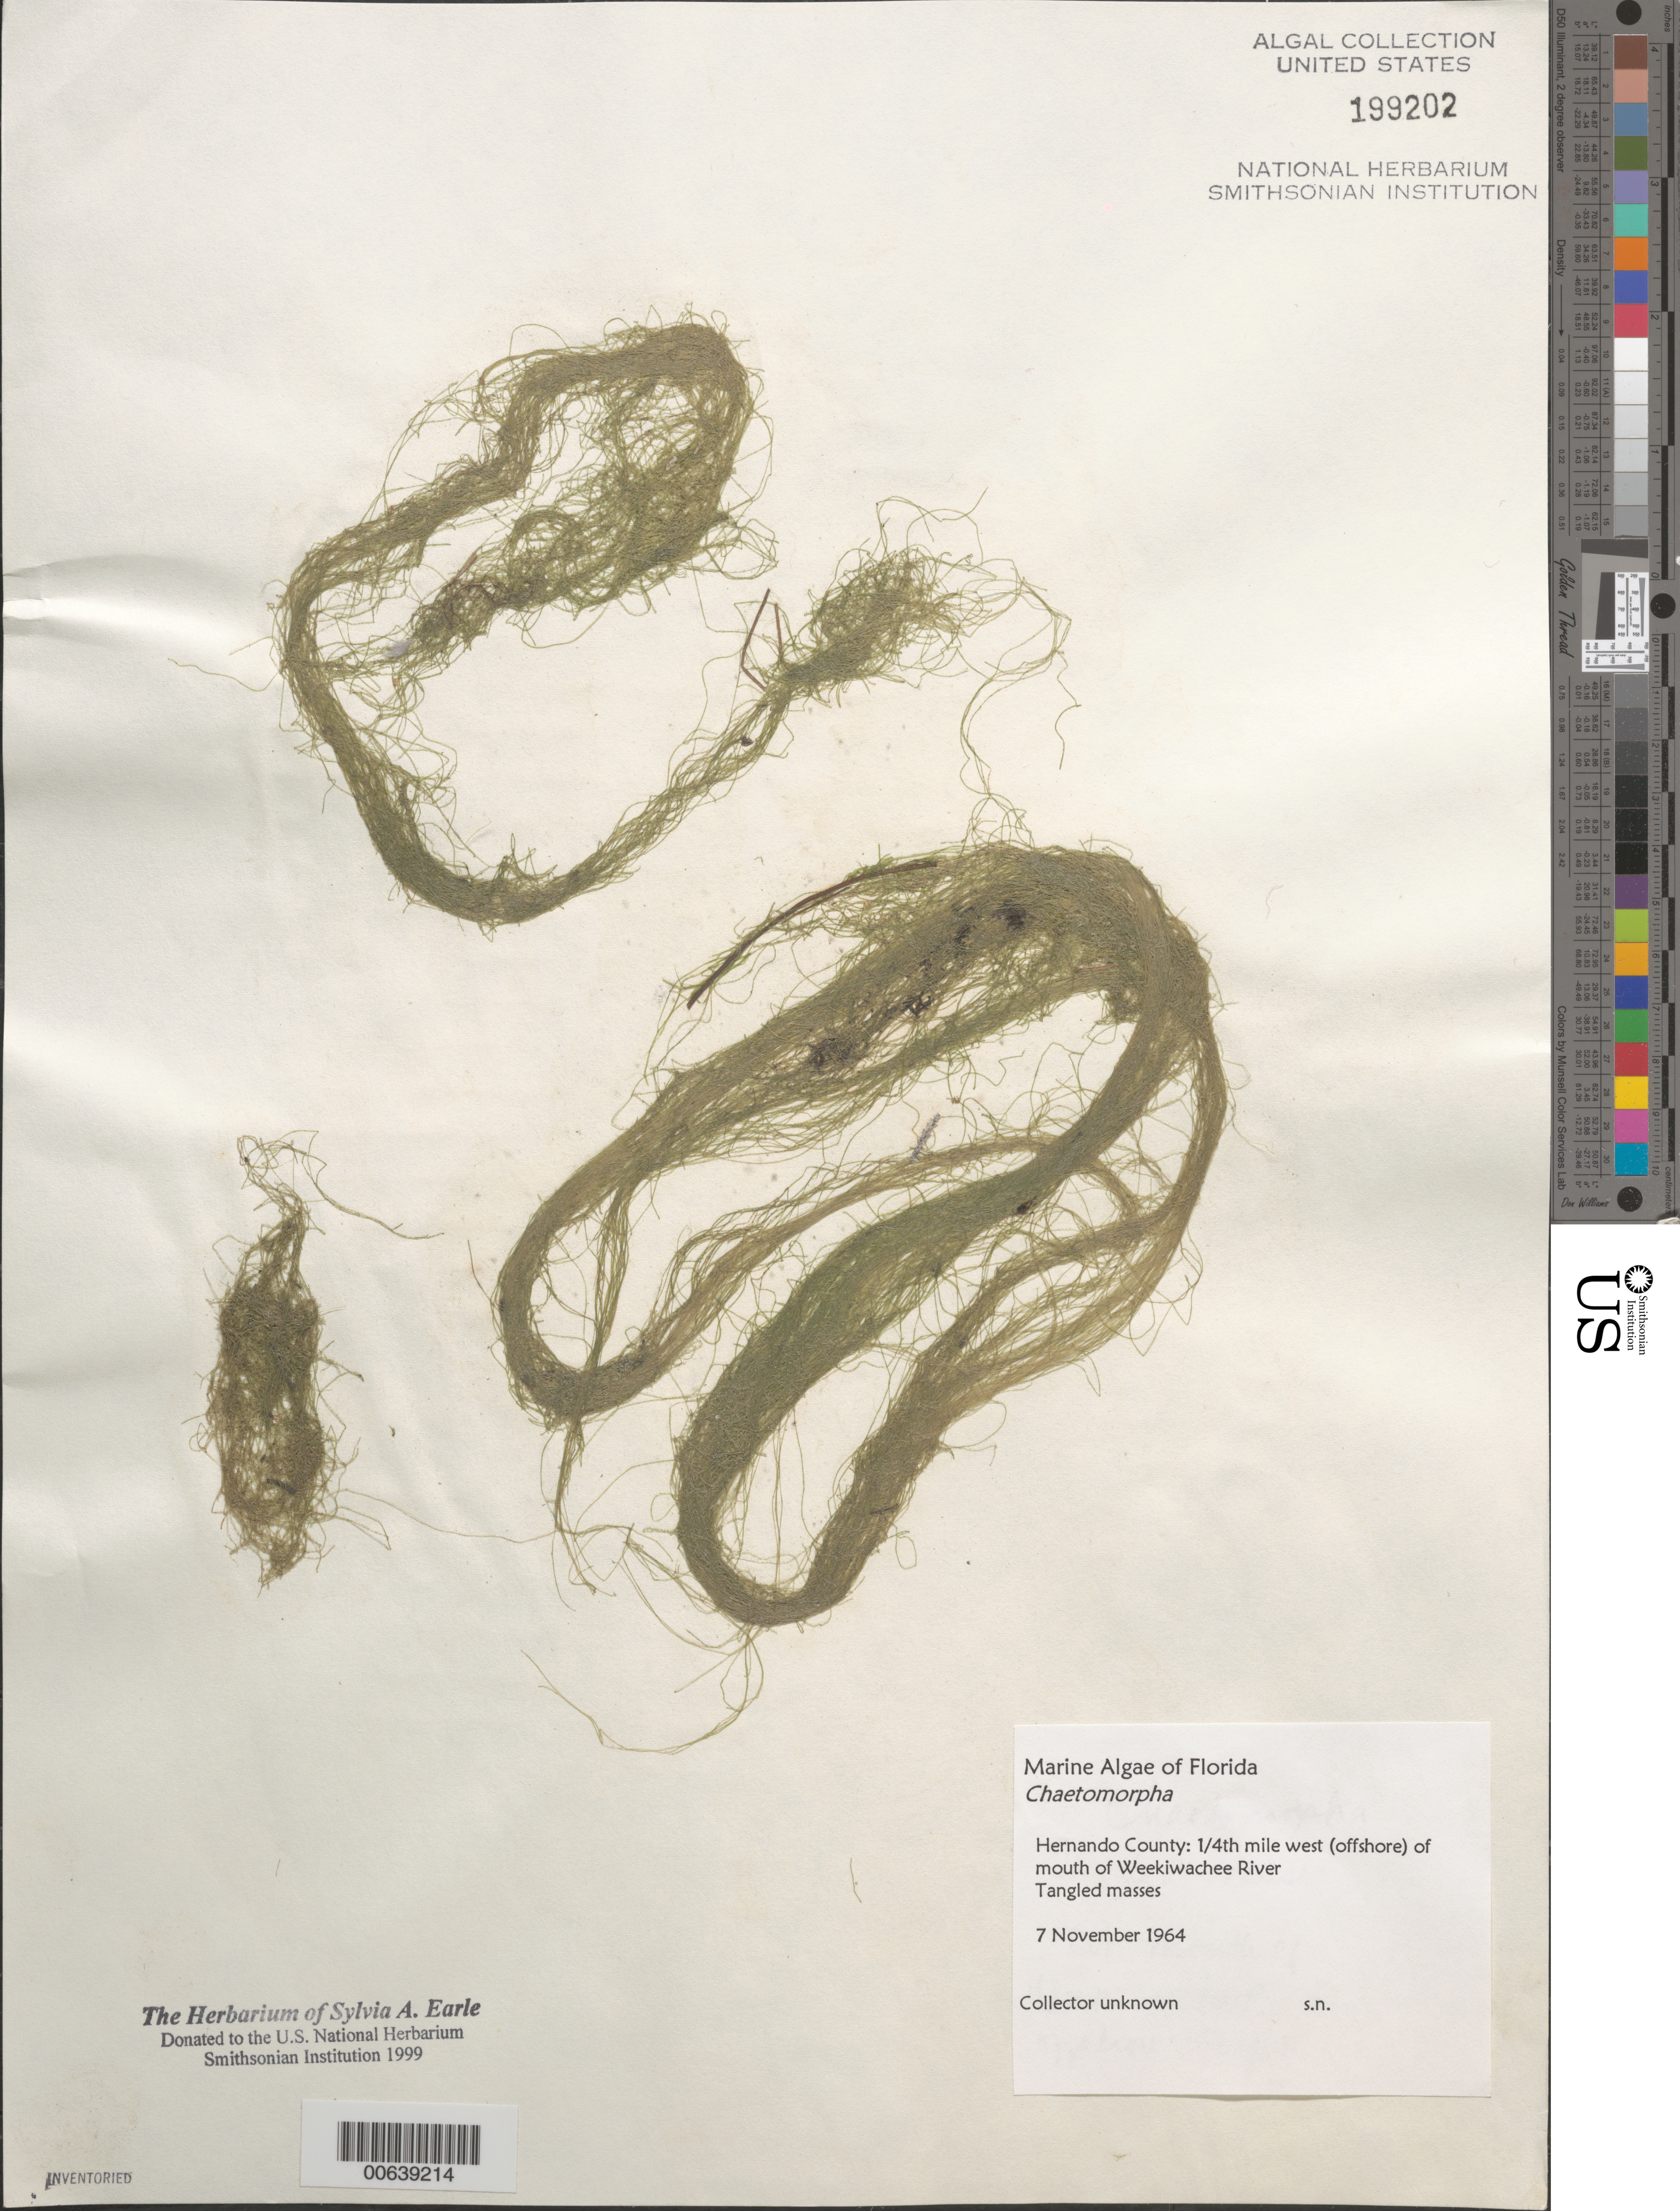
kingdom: Plantae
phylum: Chlorophyta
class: Ulvophyceae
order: Cladophorales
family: Cladophoraceae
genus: Chaetomorpha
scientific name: Chaetomorpha sp.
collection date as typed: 07 Nov 1964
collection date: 1964-11-07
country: United States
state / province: Florida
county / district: Hernando County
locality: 1/4th mile west of Weeki Wachee River mouth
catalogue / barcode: US 199202